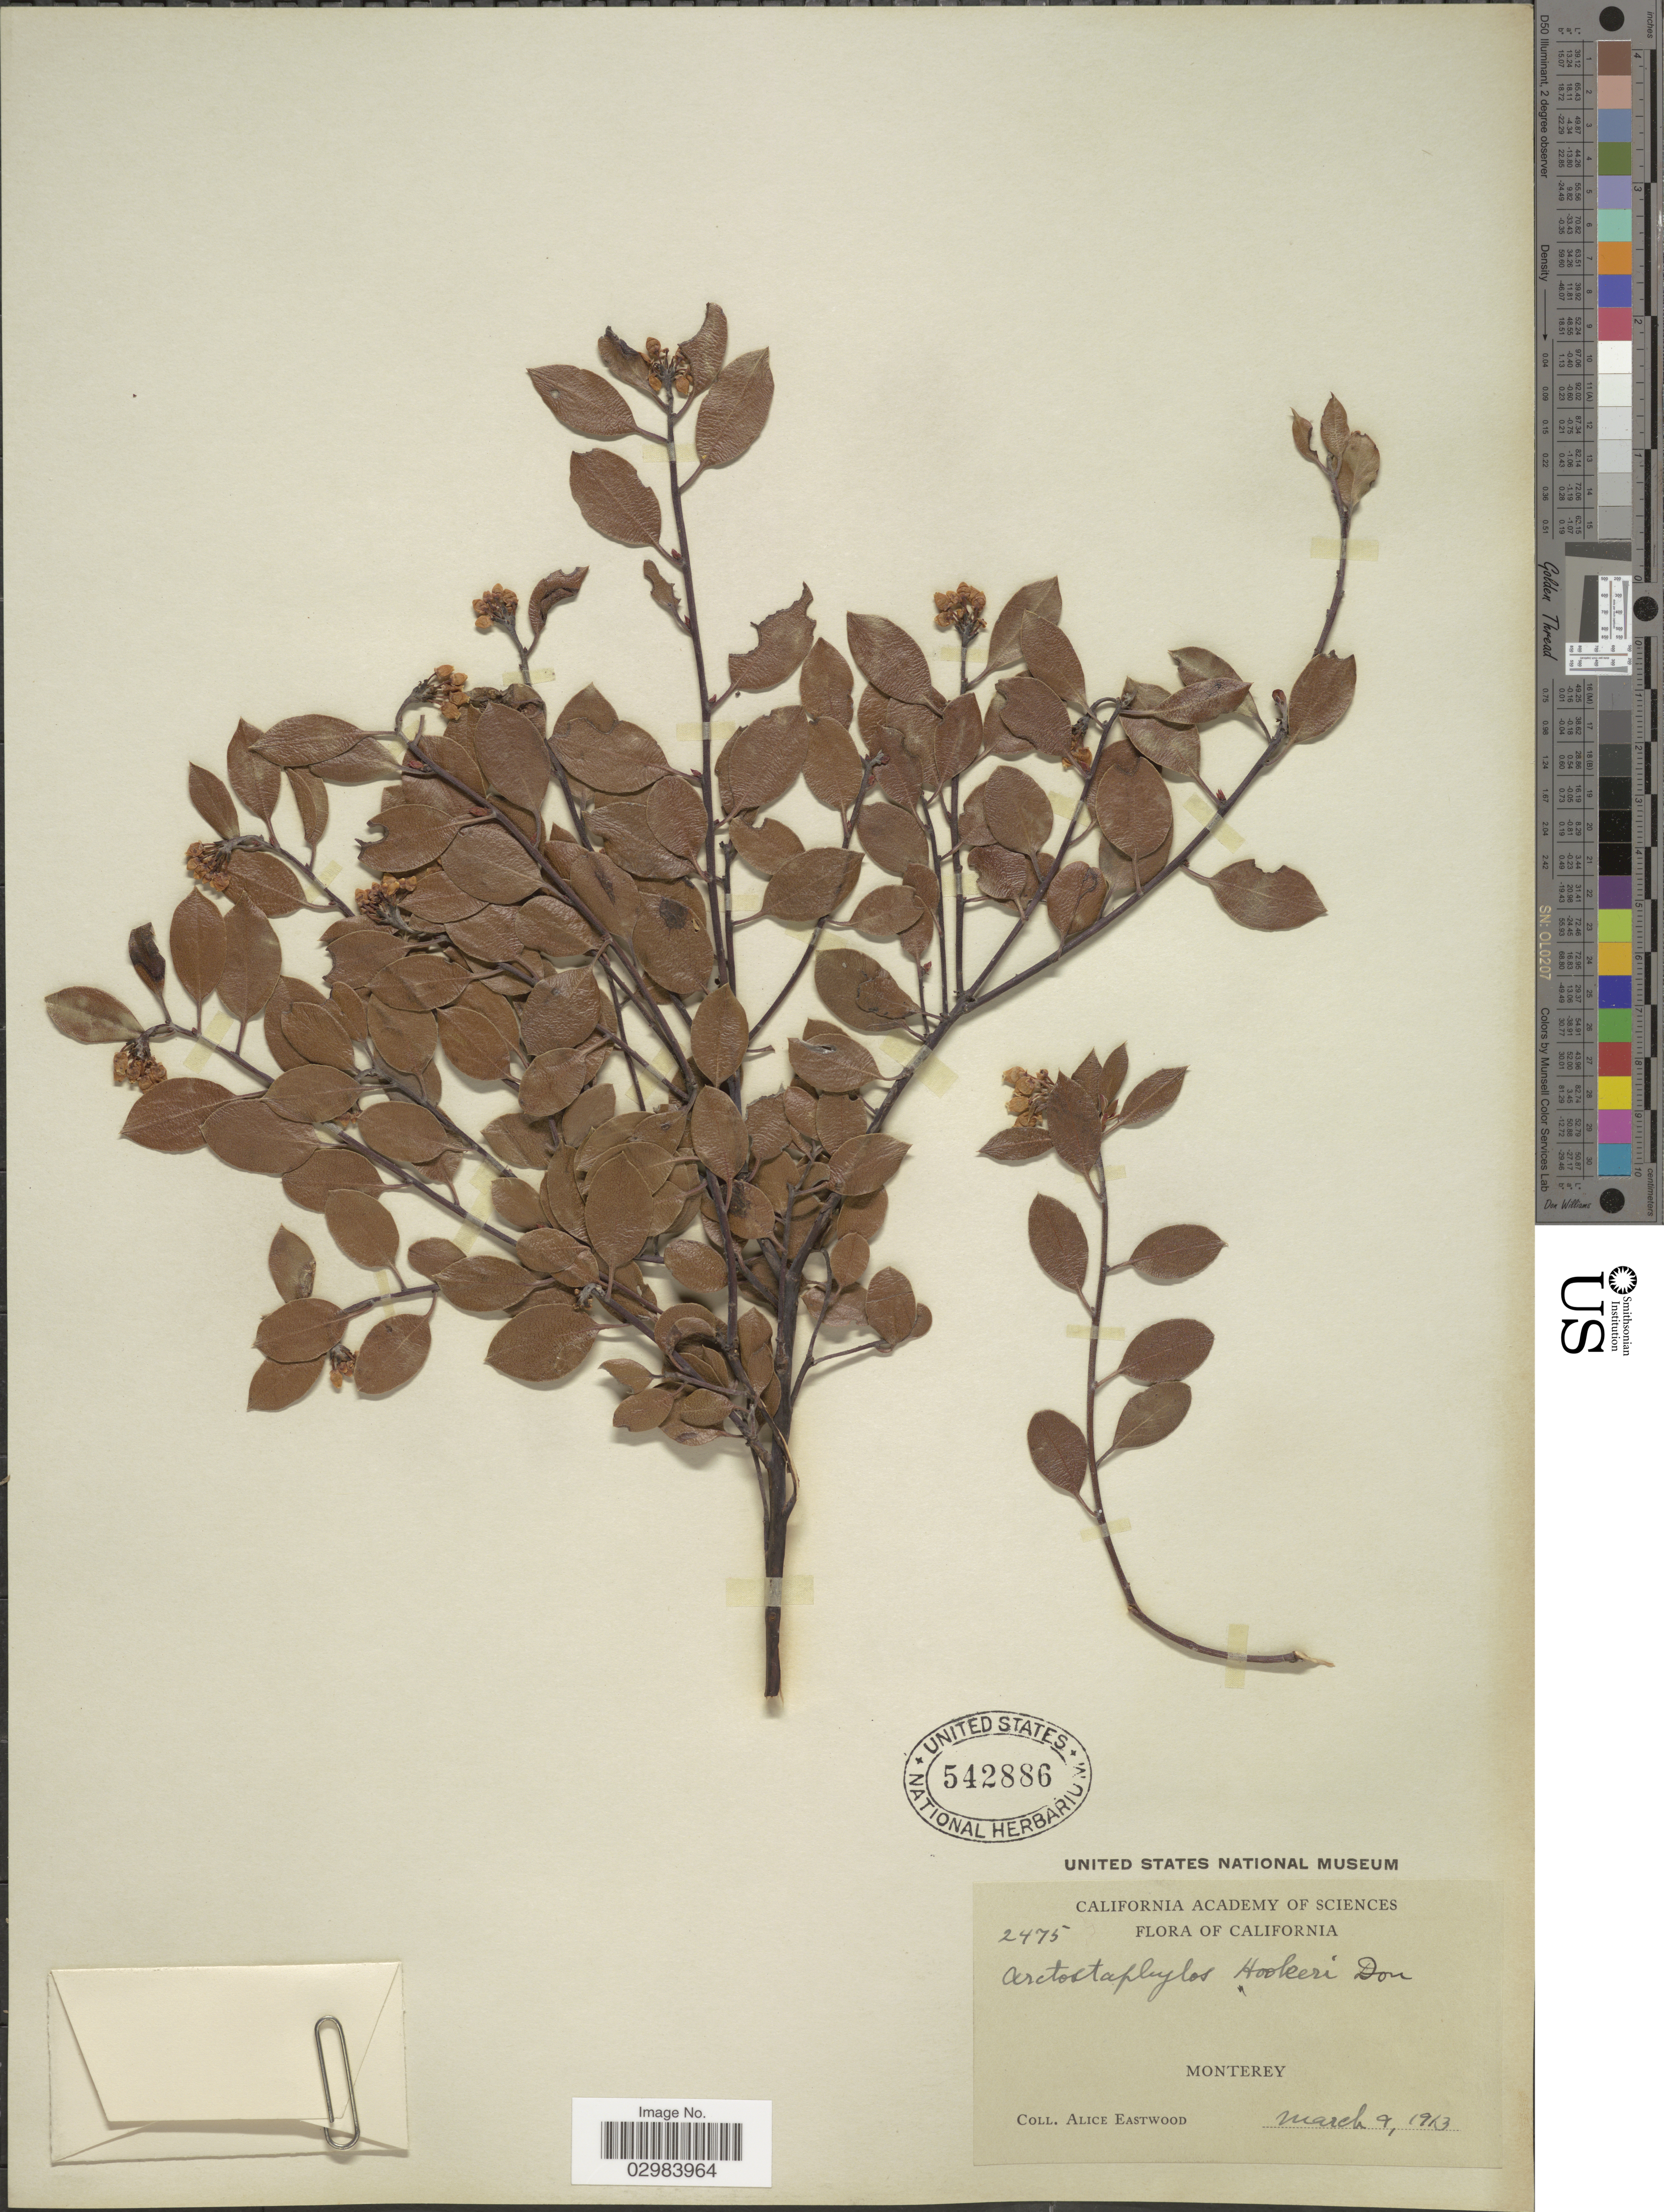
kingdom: Plantae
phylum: Tracheophyta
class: Magnoliopsida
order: Ericales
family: Ericaceae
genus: Arctostaphylos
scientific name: Arctostaphylos hookeri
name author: G. Don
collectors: A. Eastwood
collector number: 2475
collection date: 1913-03-09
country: United States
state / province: California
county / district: Monterey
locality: Monterey.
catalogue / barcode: US 542886